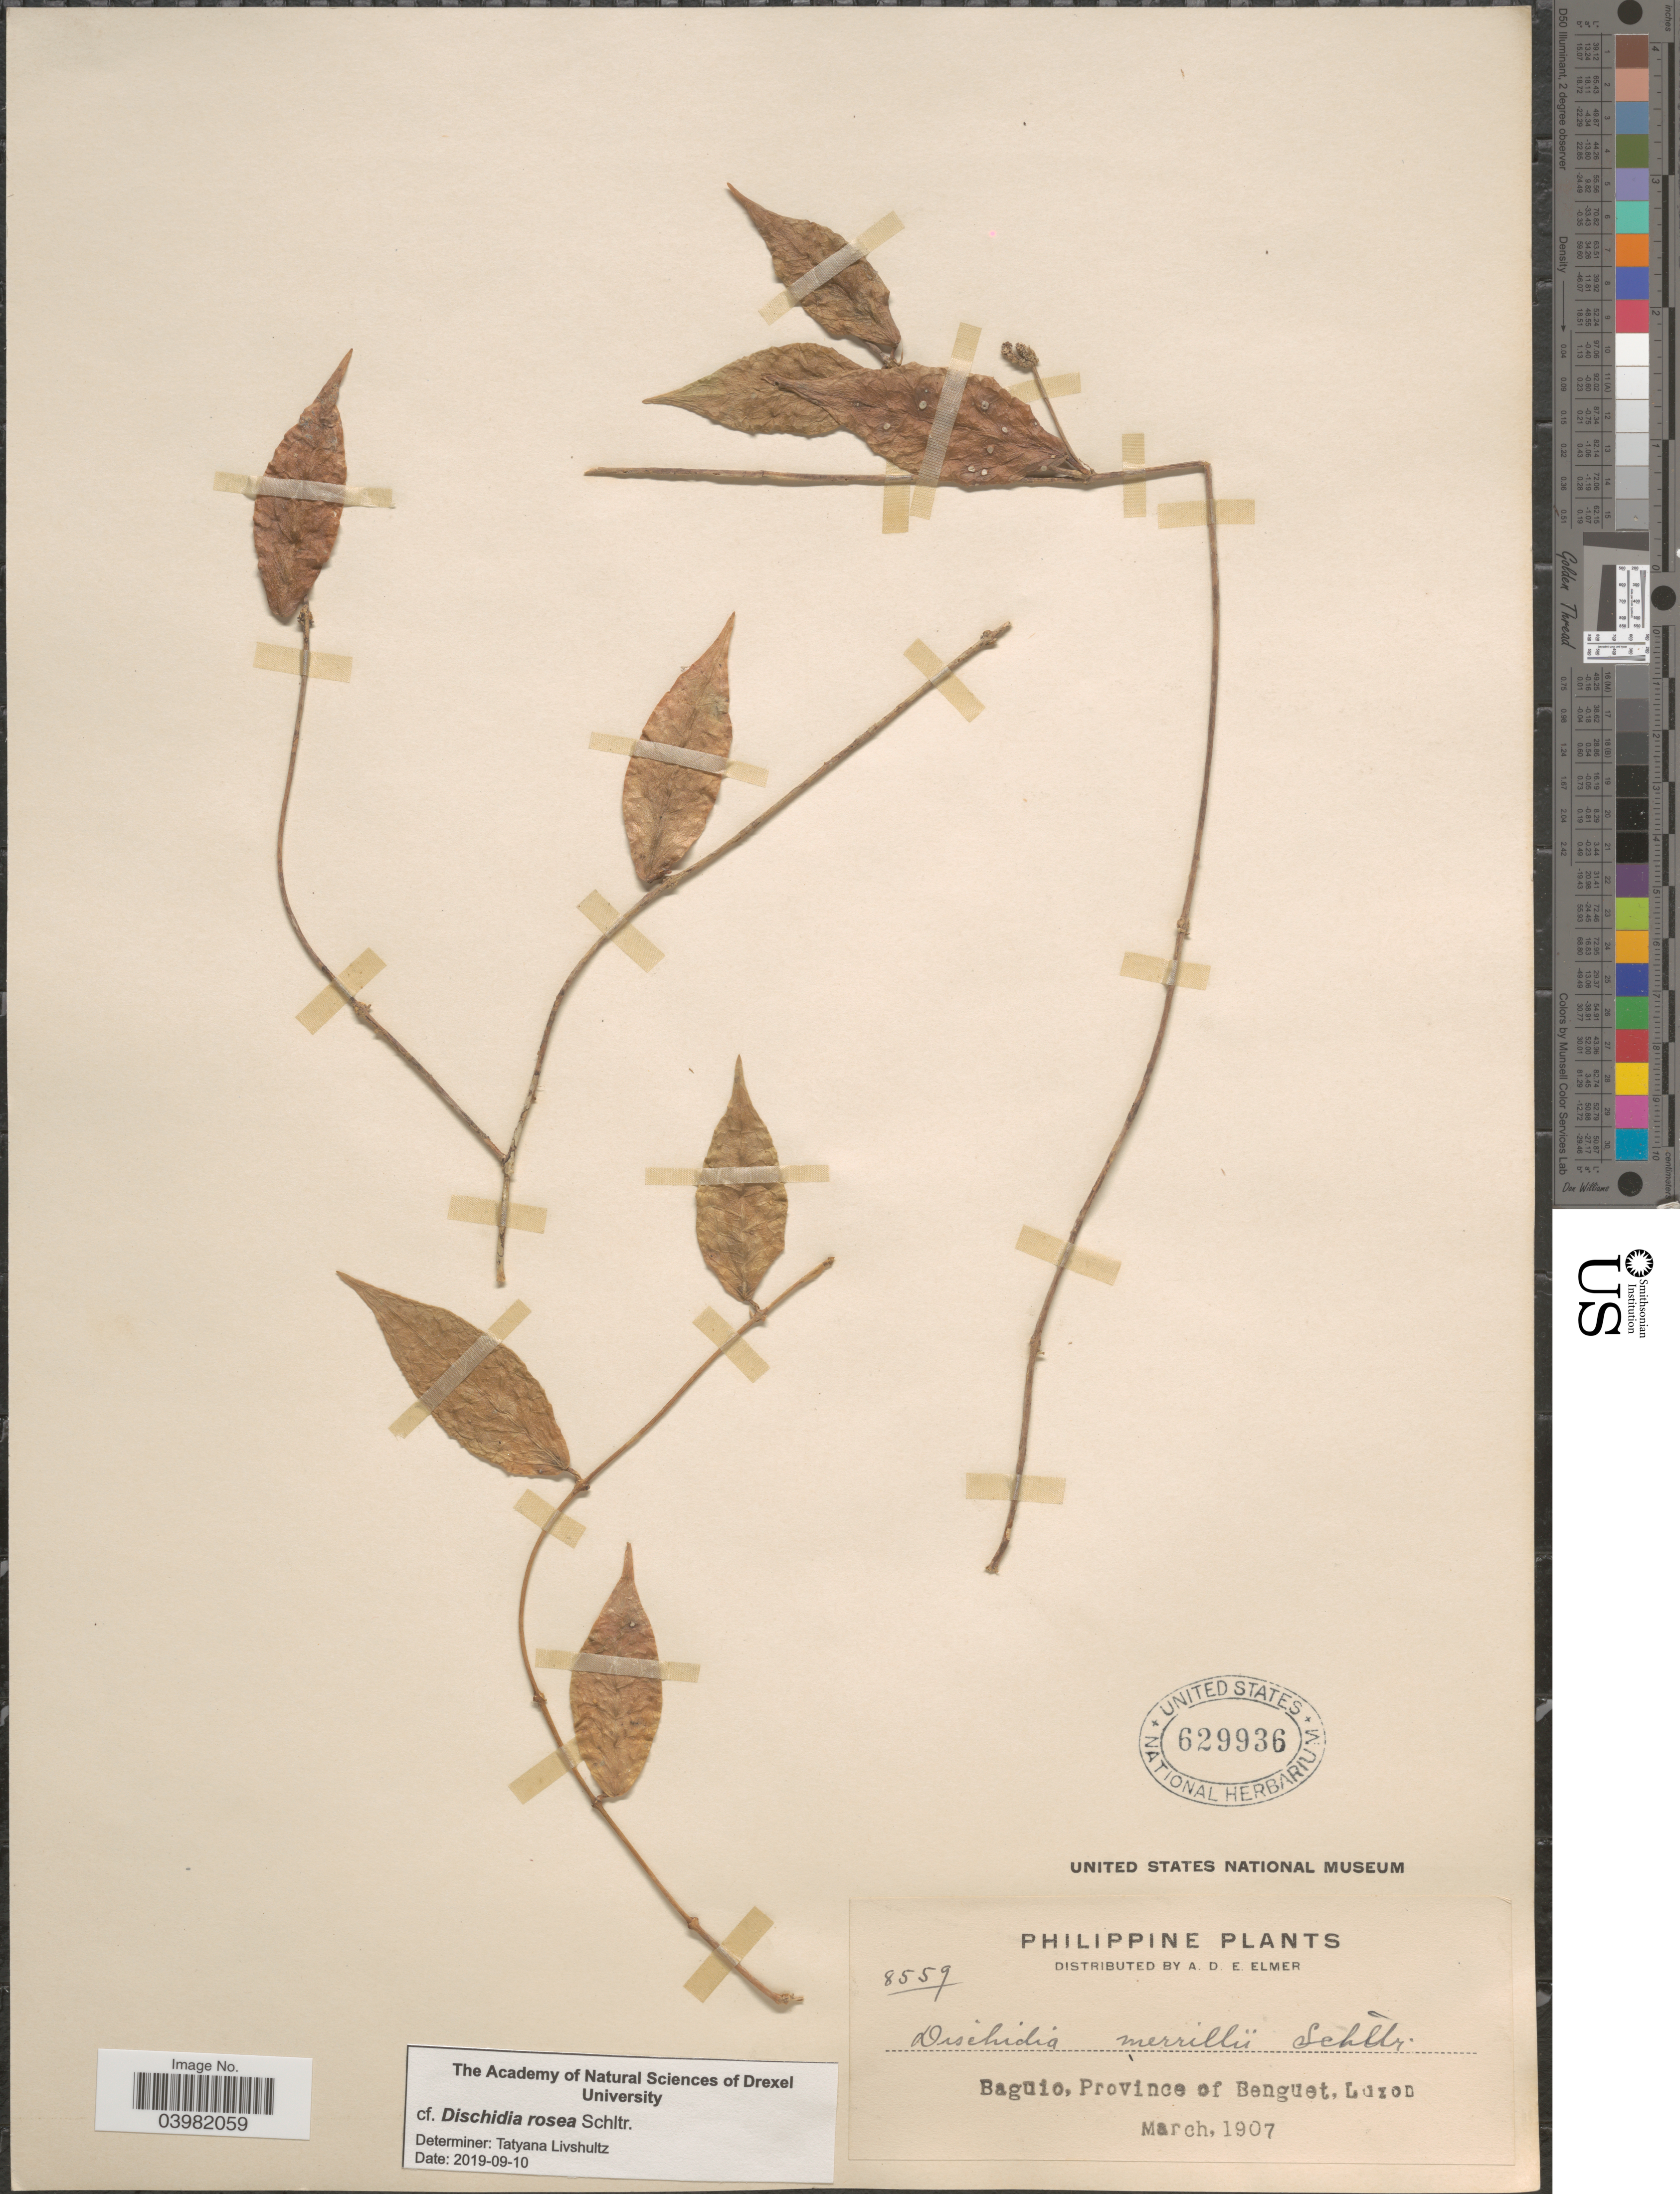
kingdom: Plantae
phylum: Tracheophyta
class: Magnoliopsida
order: Gentianales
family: Apocynaceae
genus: Dischidia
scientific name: Dischidia rosea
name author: Schltr.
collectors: A. D. E. Elmer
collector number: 8559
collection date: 1907-03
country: Philippines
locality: Baguio, Province of Benguet, Luzon.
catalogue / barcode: US 629936